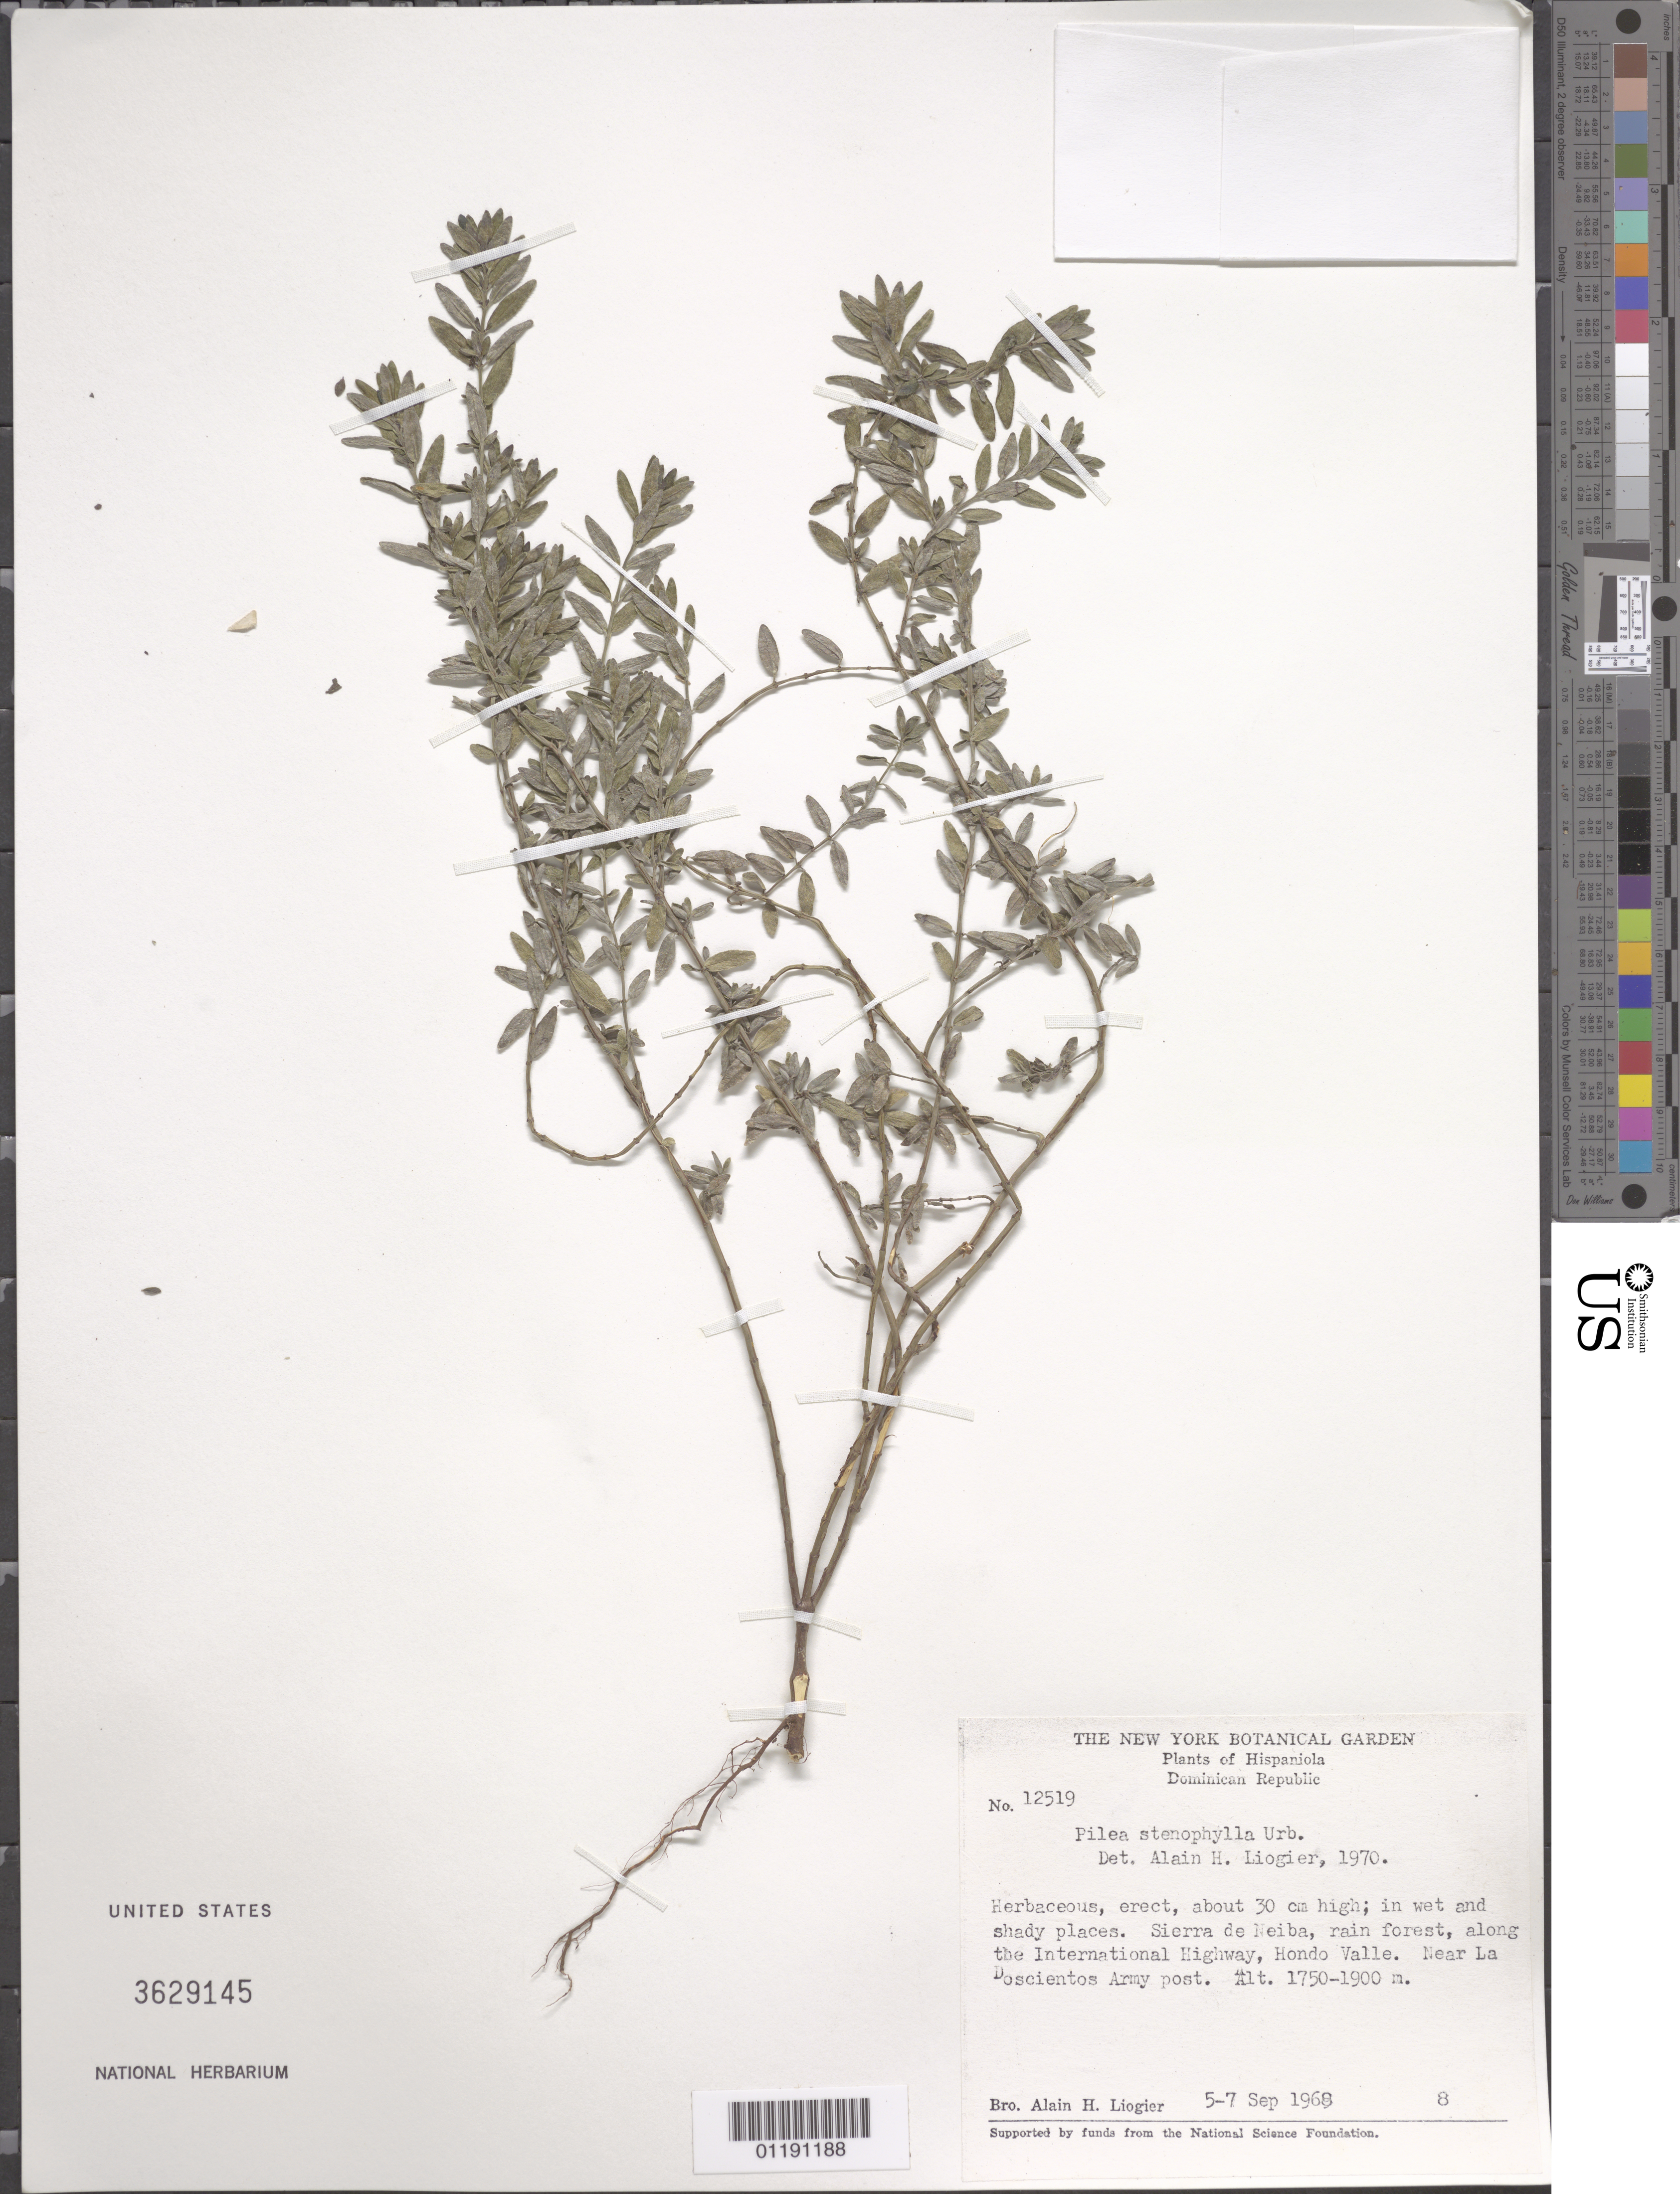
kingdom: Plantae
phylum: Tracheophyta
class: Magnoliopsida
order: Rosales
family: Urticaceae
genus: Pilea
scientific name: Pilea stenophylla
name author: Urb.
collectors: A. H. Liogier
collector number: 12519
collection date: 1968-09-05/1968-09-07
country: Dominican Republic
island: Hispaniola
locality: Sierra de Nieba, along the international Highway, Hondo Valle. Near La Doscientos Army post.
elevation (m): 1750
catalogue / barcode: US 3629145